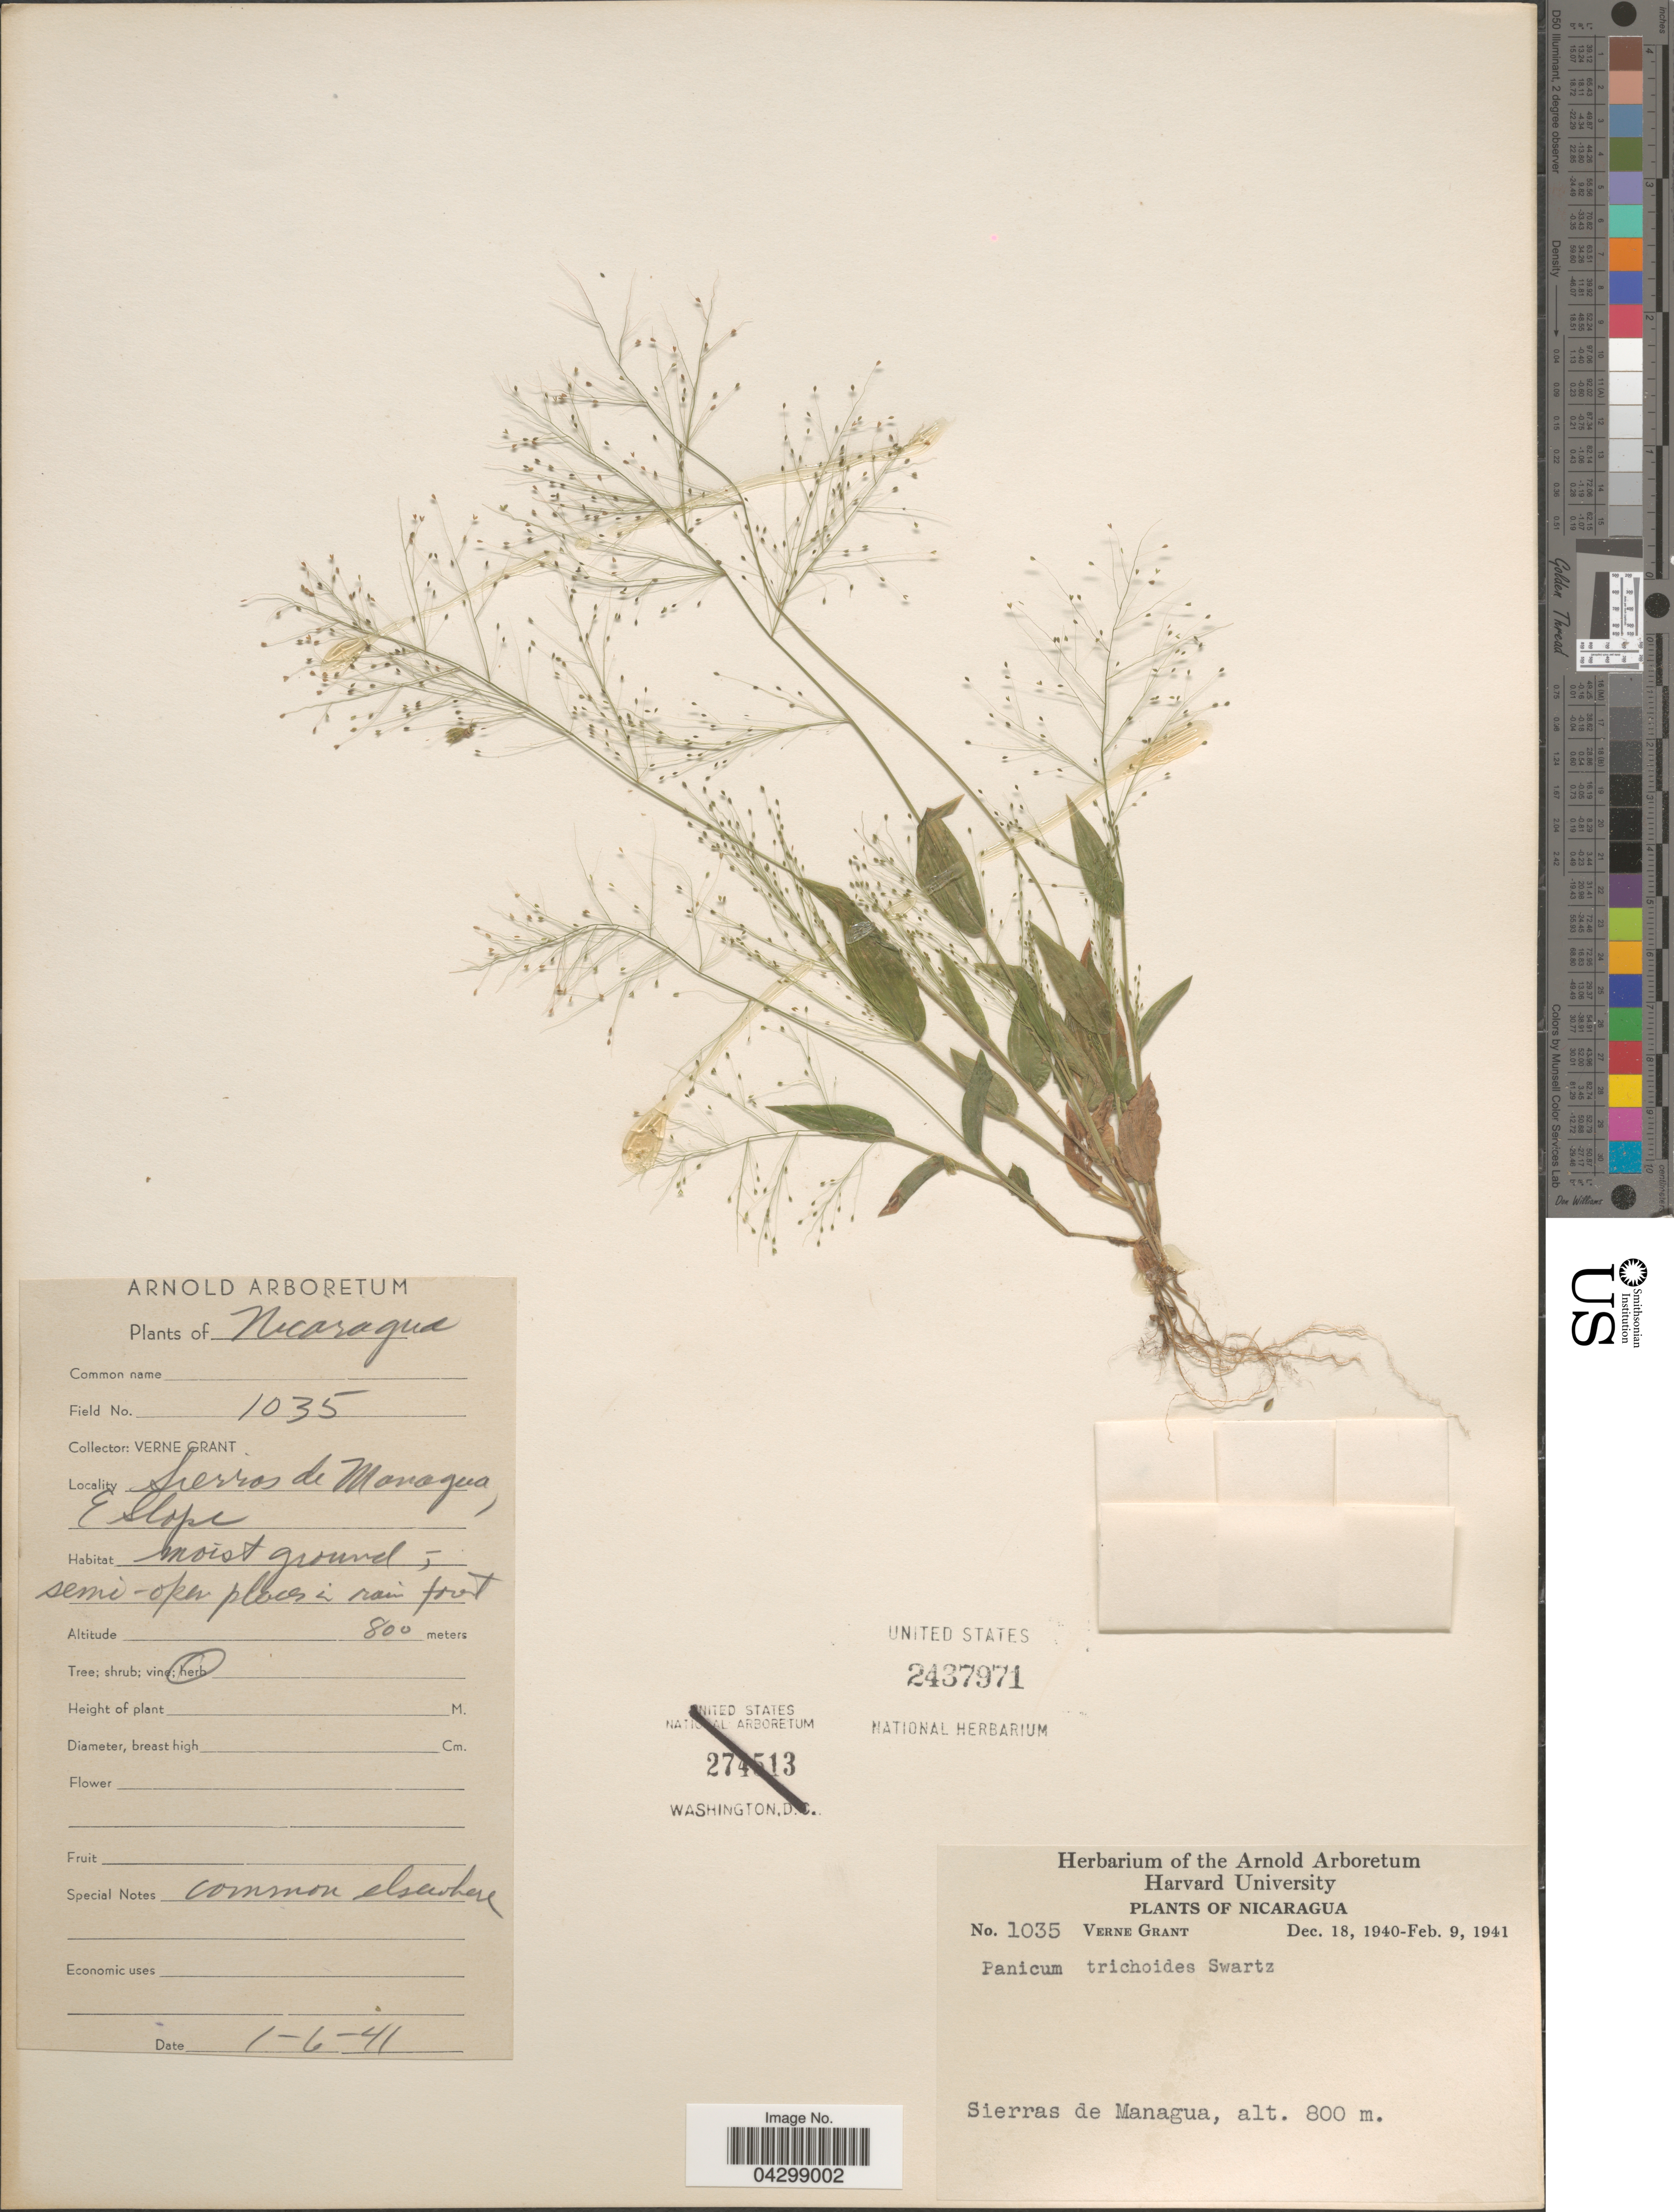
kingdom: Plantae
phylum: Tracheophyta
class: Liliopsida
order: Poales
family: Poaceae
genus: Panicum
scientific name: Panicum trichoides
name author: Sw.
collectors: V. Grant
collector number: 1035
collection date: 1941-06-01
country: Nicaragua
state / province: Managua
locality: Sierras de Managua. E slope.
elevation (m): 800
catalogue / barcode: US 2437971